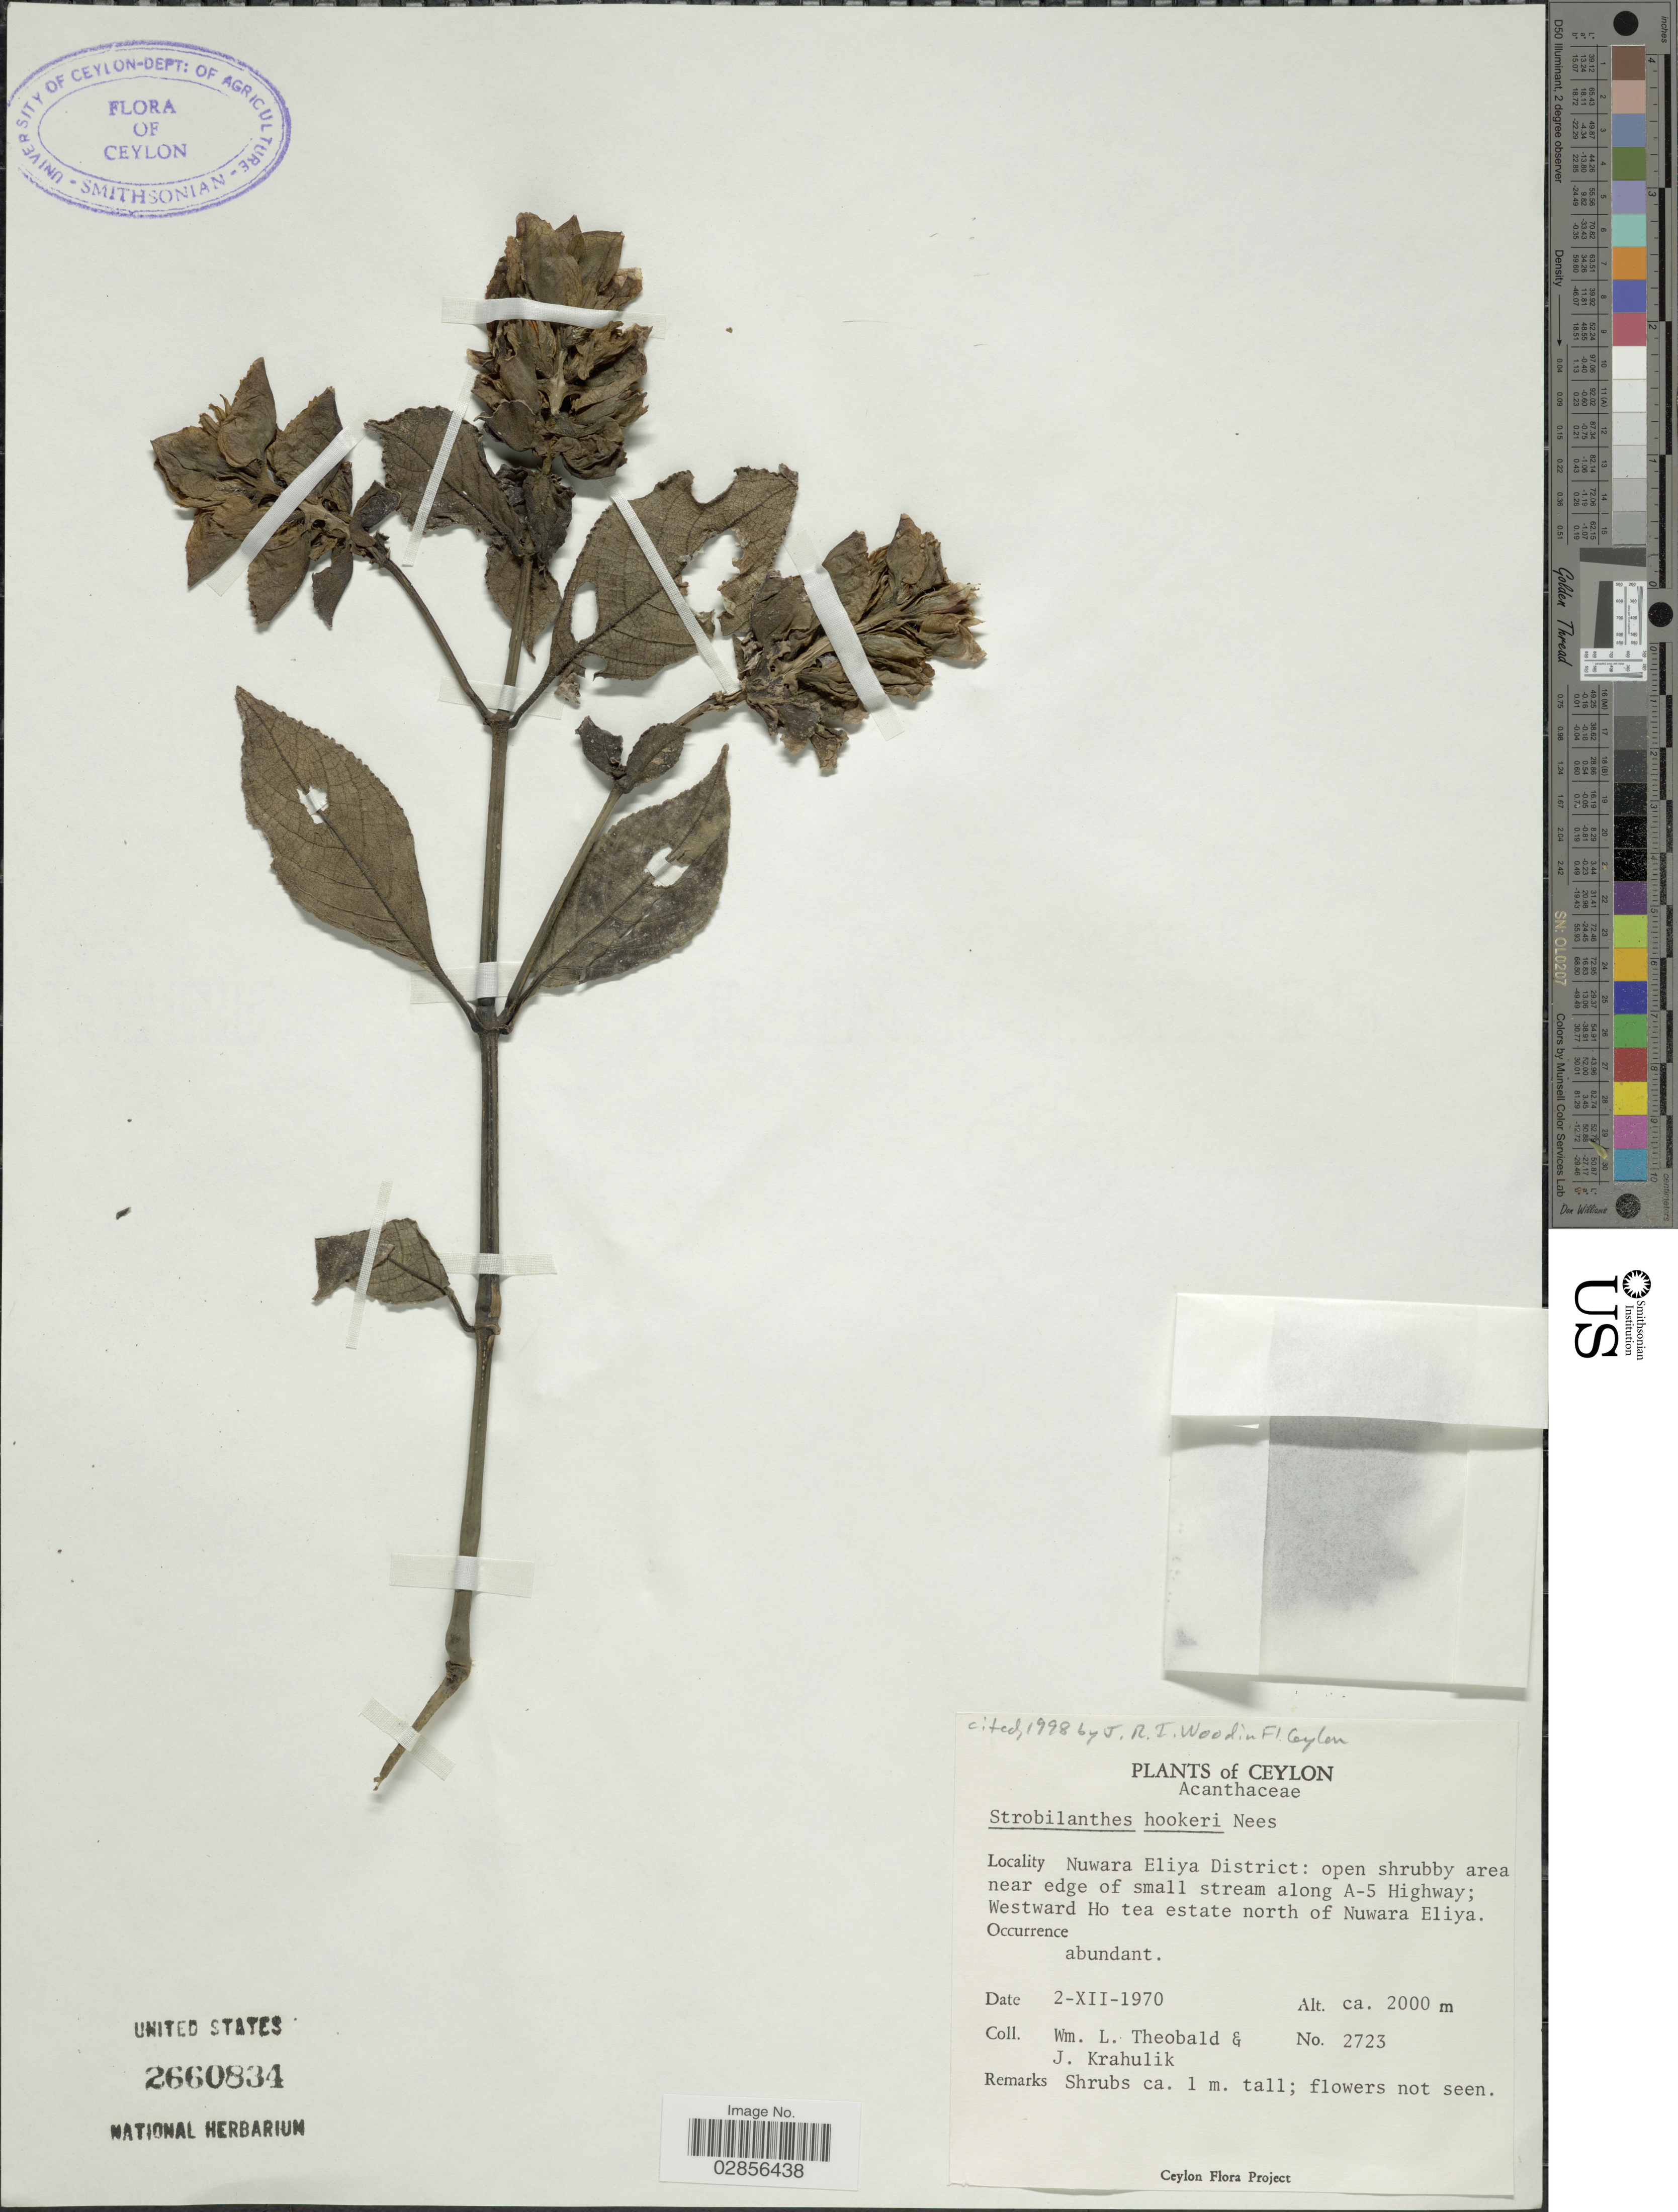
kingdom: Plantae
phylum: Tracheophyta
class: Magnoliopsida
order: Lamiales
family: Acanthaceae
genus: Strobilanthes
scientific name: Strobilanthes hookeri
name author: Nees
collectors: W. L. Theobald & J. Krahulik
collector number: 2723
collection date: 1970-12-02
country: Sri Lanka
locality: Nuwara Eliya District: open shrubby area near edge of small stream along A-5 Highway; Westward Ho tea estate north of Nuwara Eliya.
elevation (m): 2000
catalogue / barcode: US 2660834